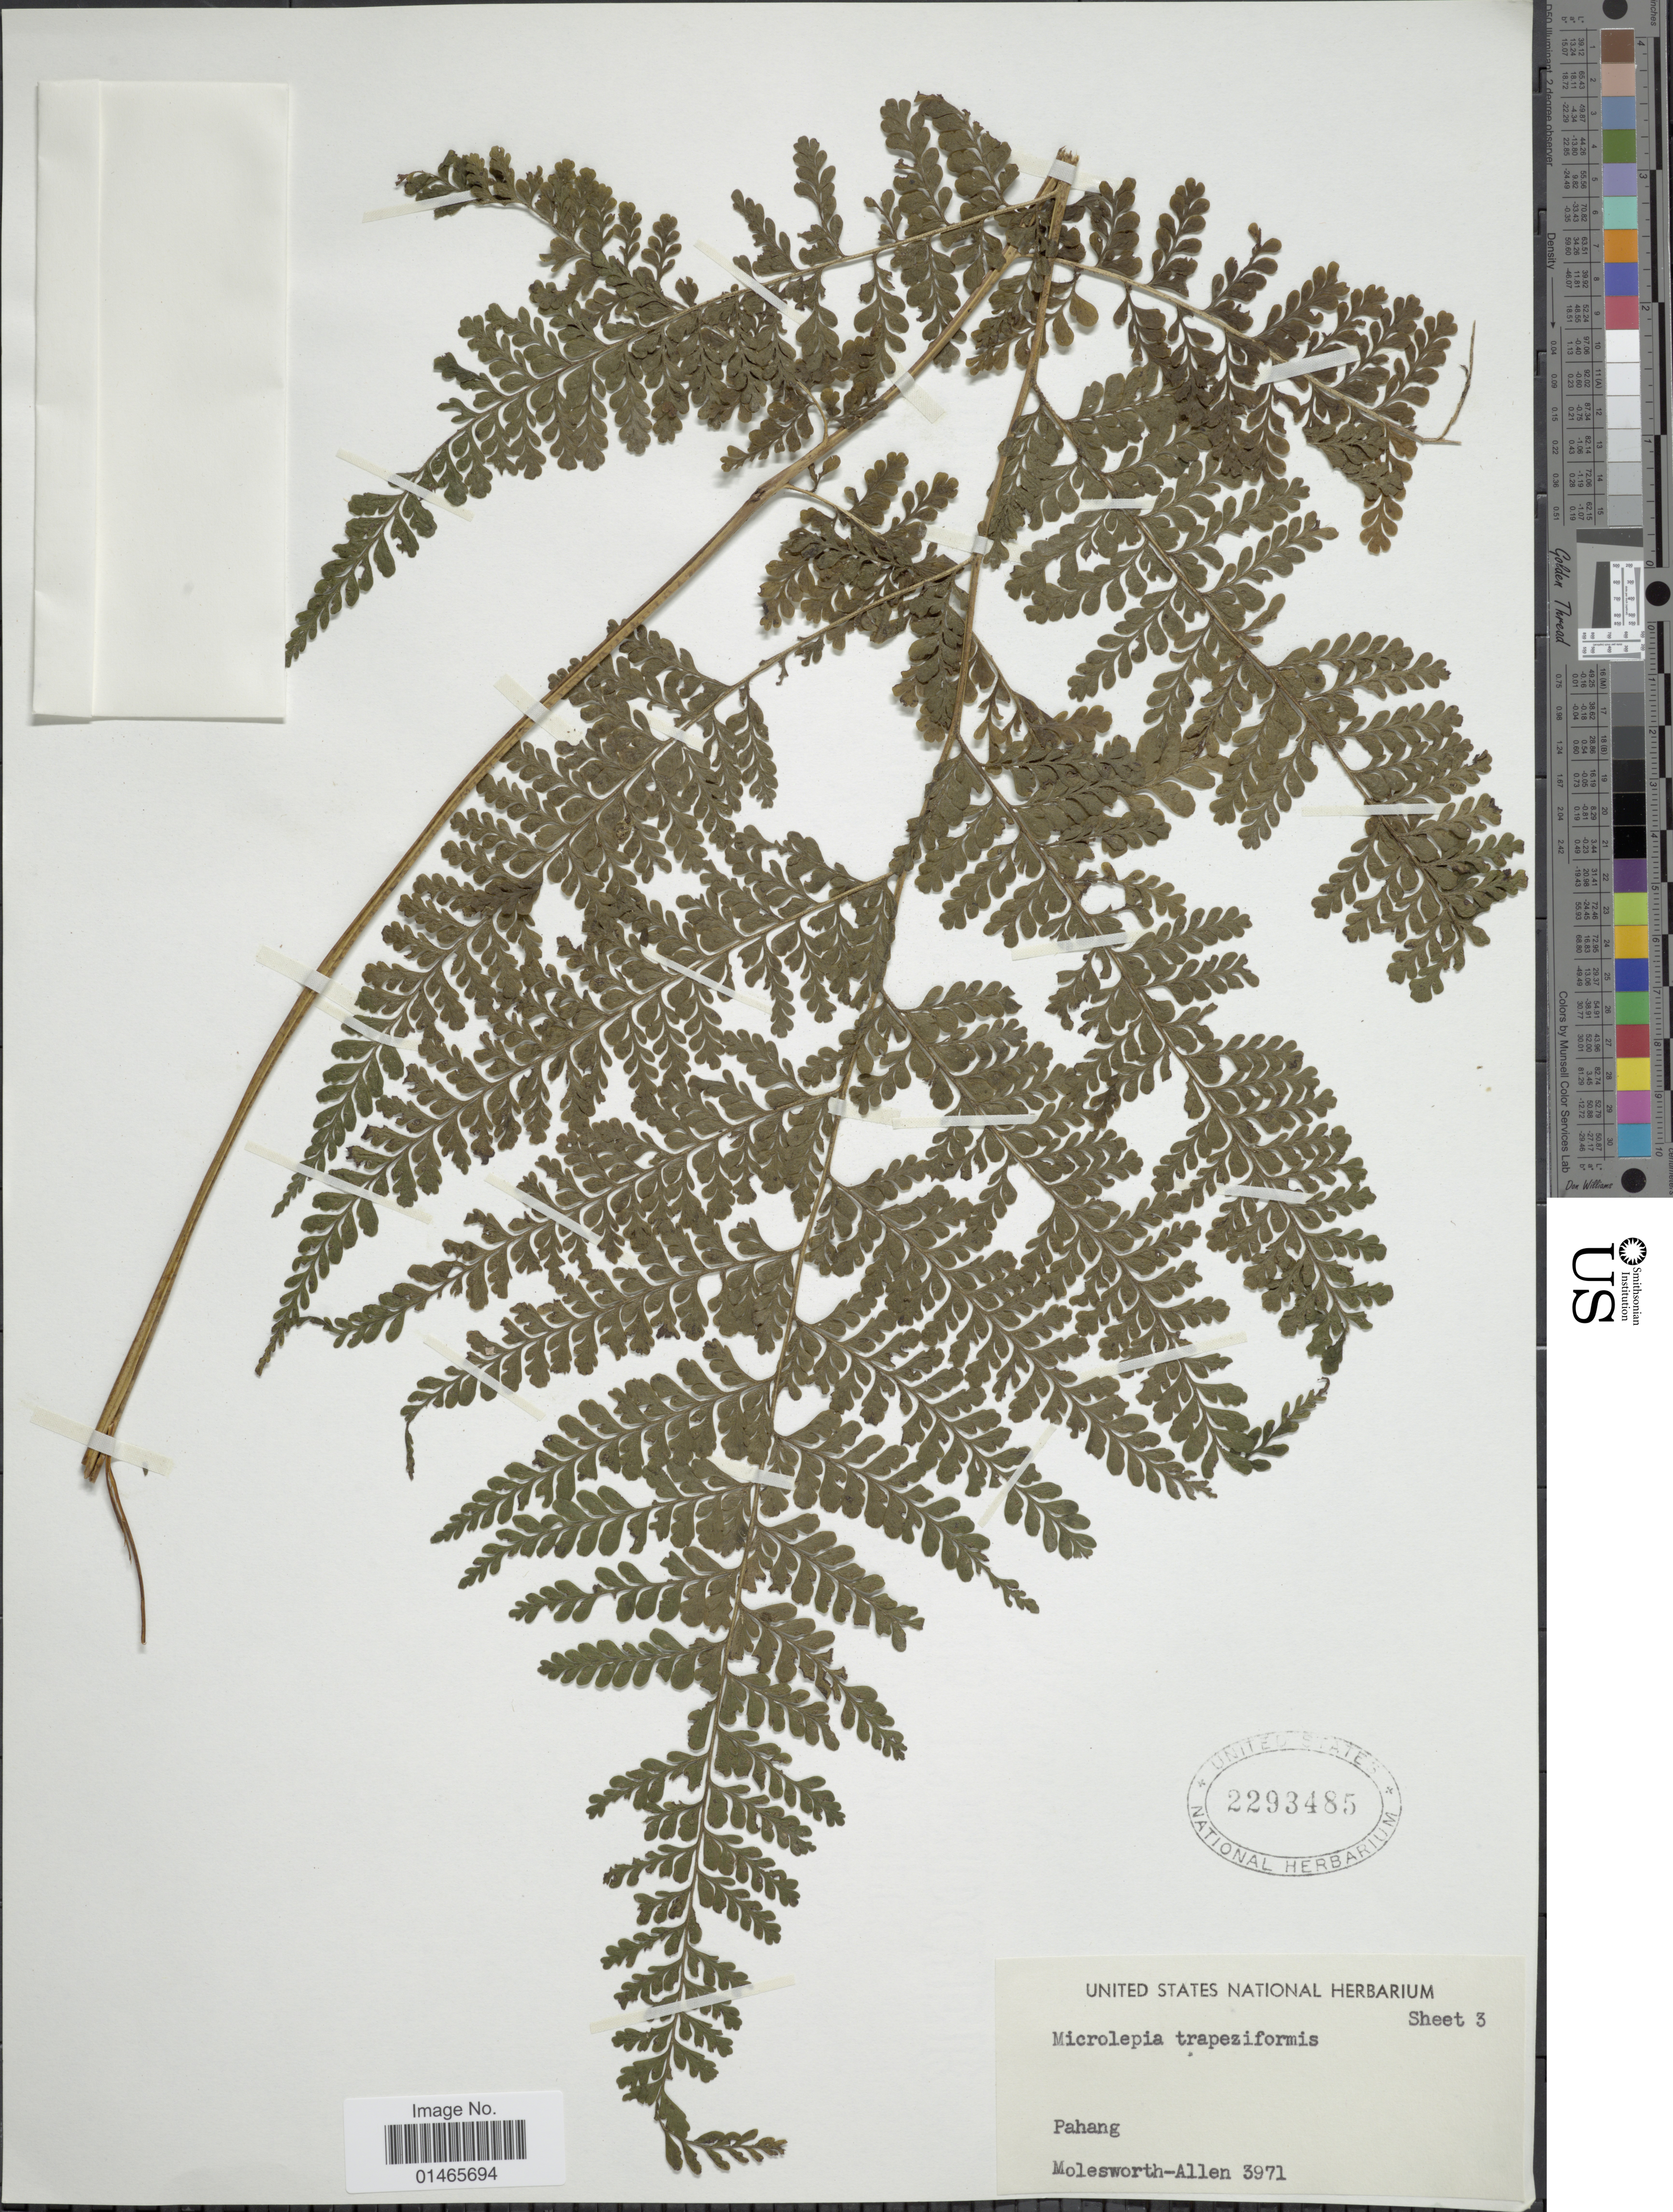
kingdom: Plantae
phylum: Tracheophyta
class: Polypodiopsida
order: Polypodiales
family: Dennstaedtiaceae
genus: Microlepia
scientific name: Microlepia rhomboidea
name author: (Wall. ex Kunze) Prantl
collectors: B. E. G. Molesworth-Allen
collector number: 3971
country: Malaysia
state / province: Pahang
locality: Pahang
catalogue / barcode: US 2293485